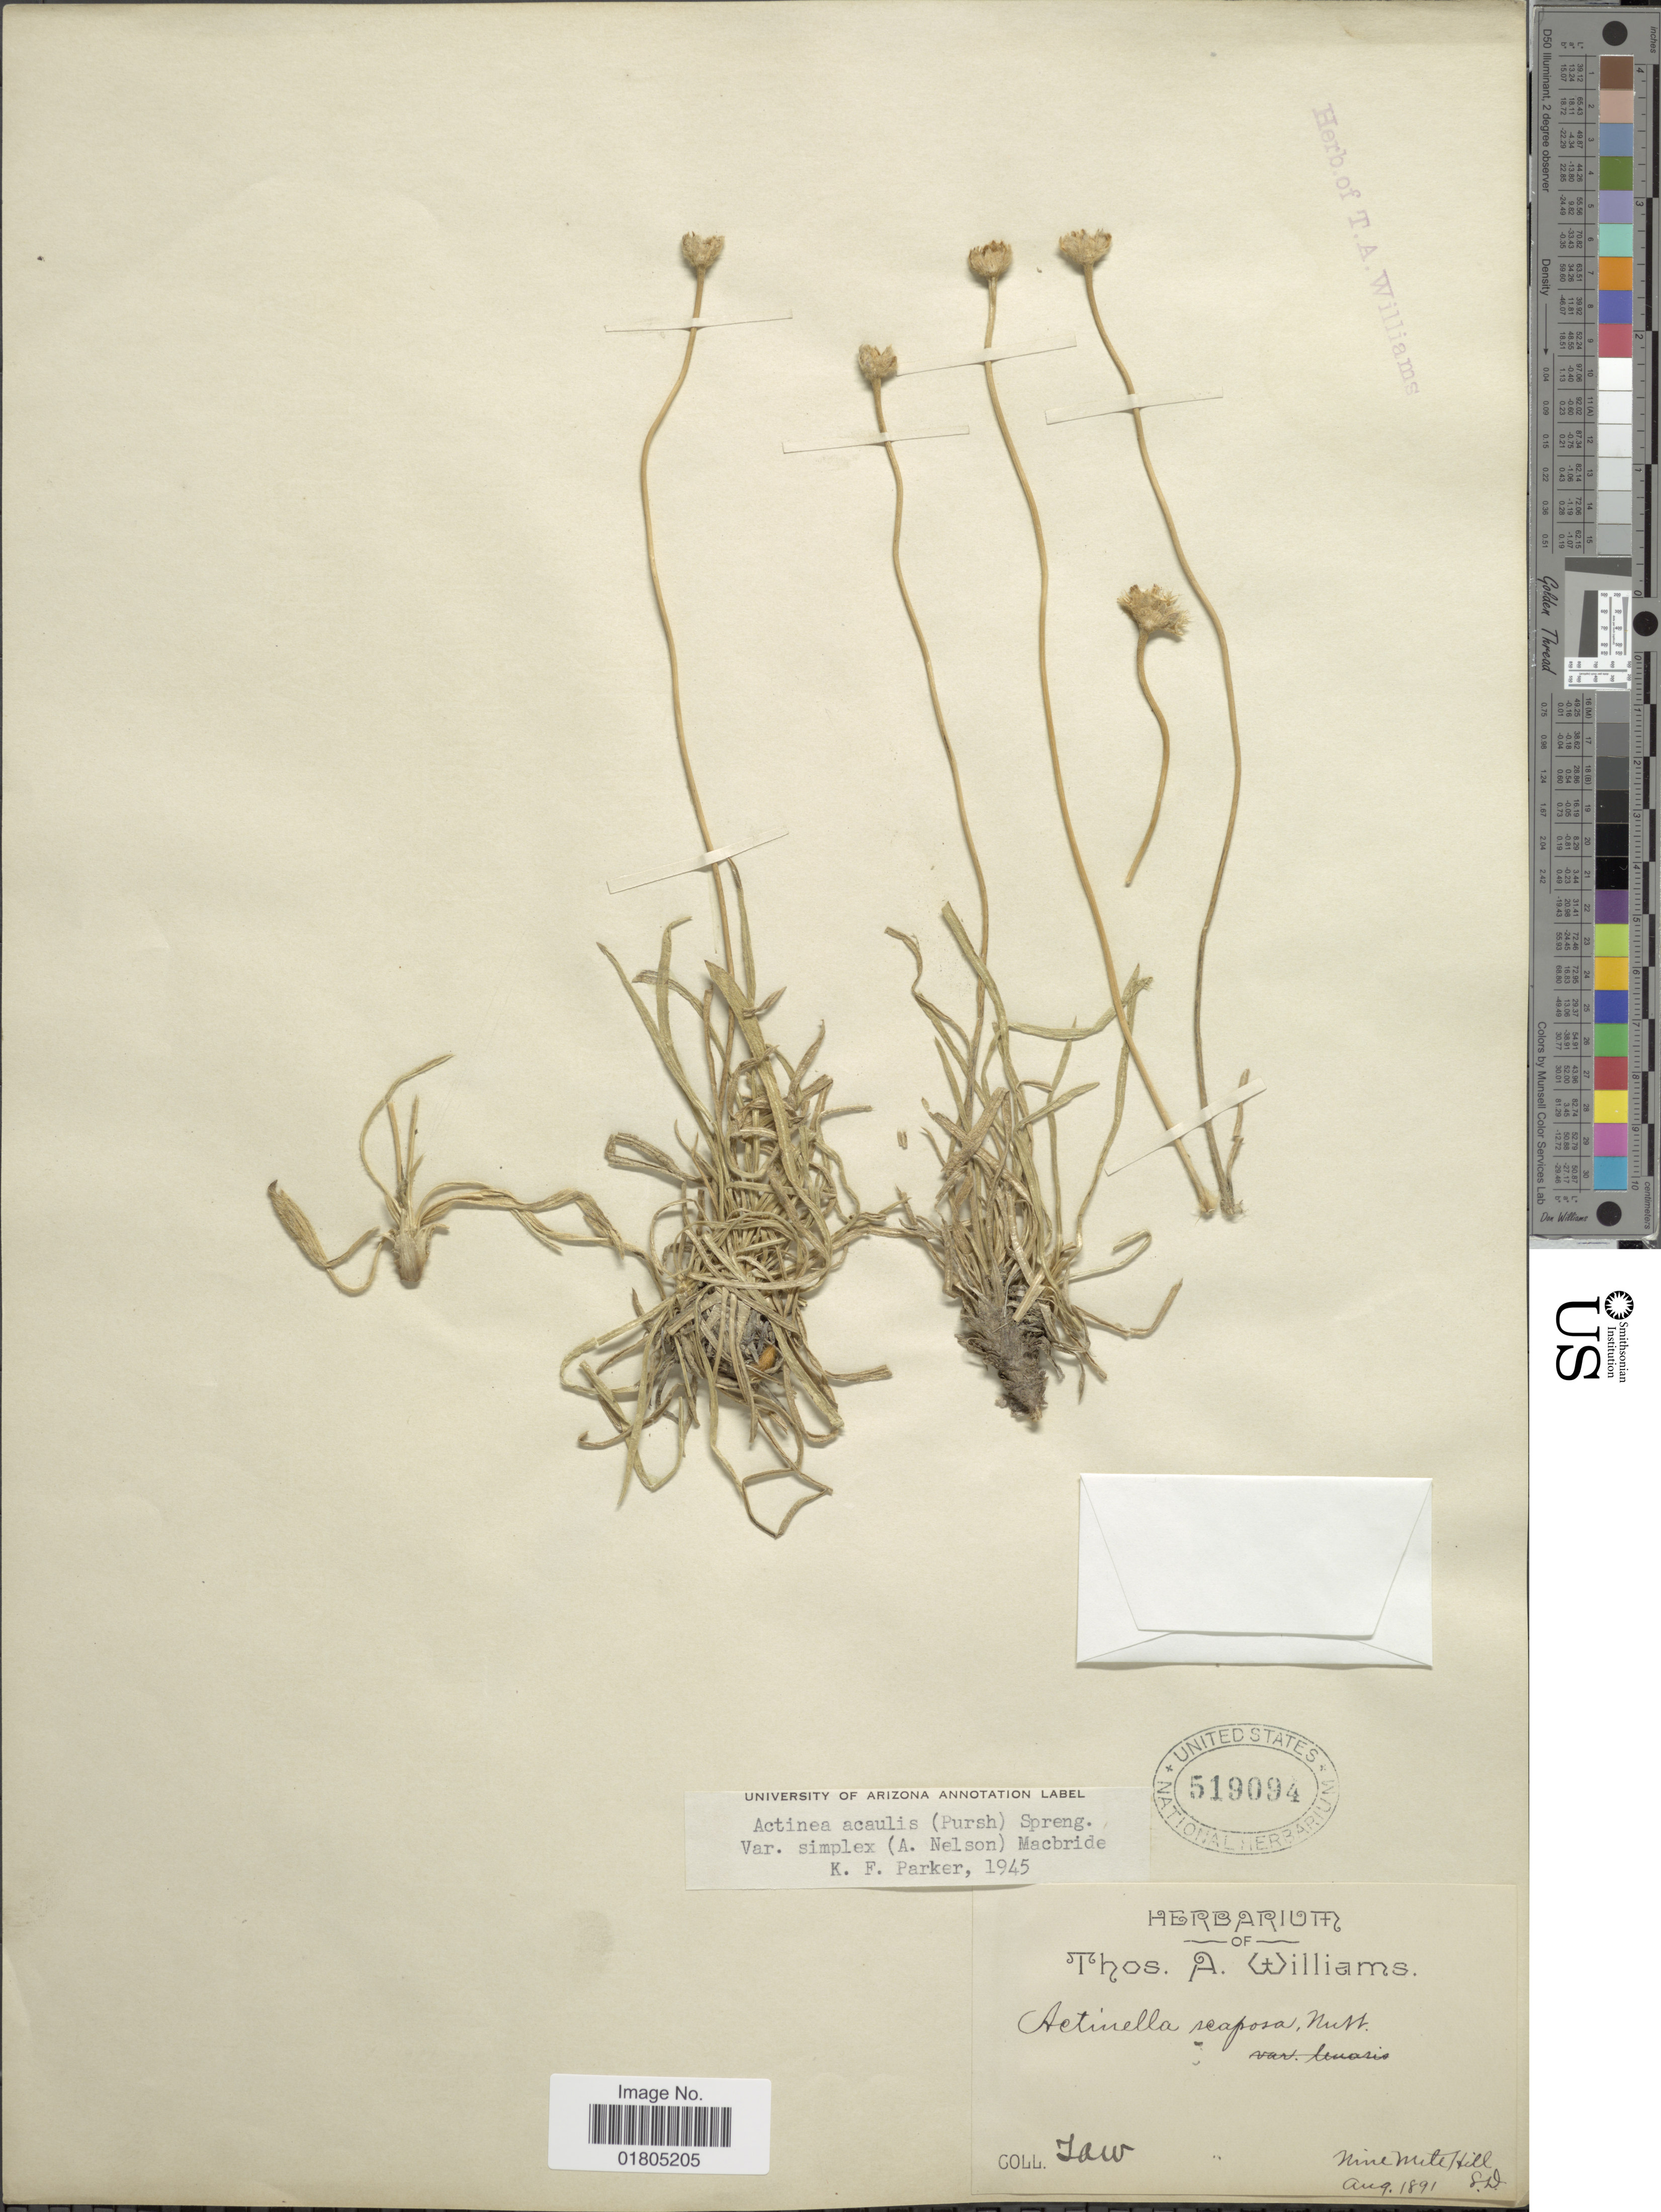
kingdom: Plantae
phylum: Tracheophyta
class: Magnoliopsida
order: Asterales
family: Asteraceae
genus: Actinea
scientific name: Actinea acaulis var. simplex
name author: (A. Nelson) J.F. Macbr.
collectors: T. A. Williams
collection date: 1891-08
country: United States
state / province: South Dakota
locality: Nine Mile Hill, S. D.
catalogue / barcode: US 519094